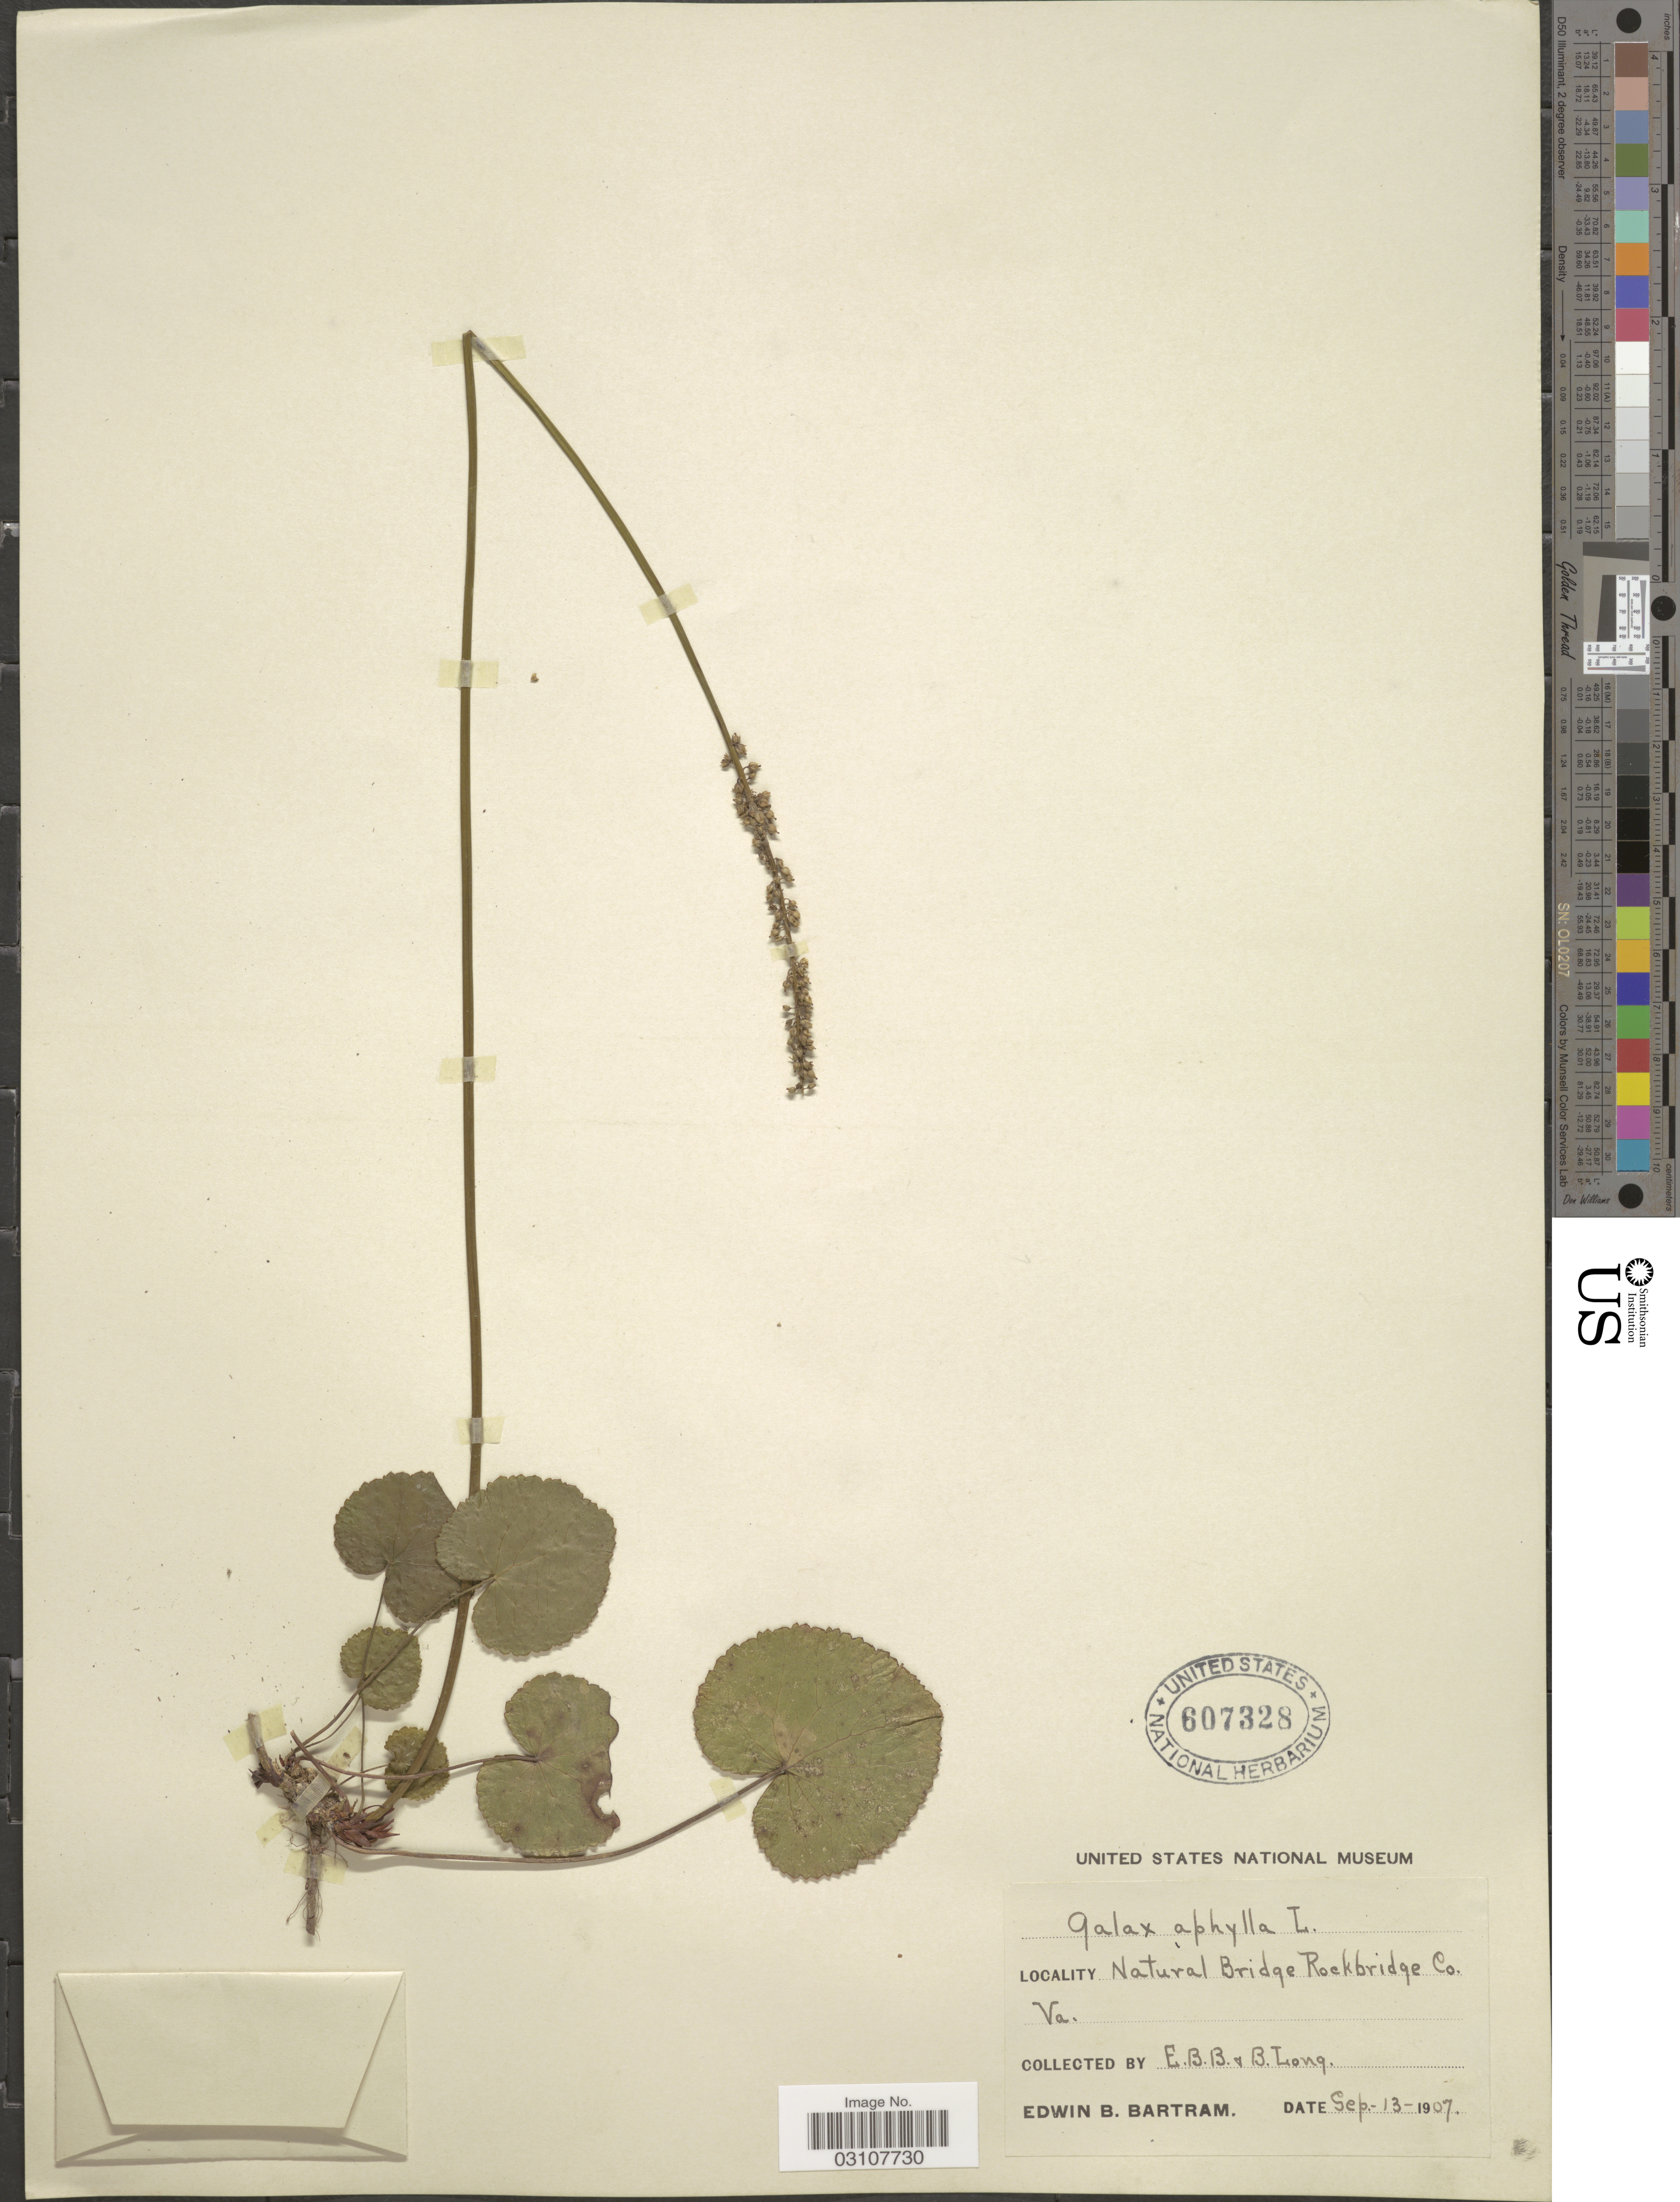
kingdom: Plantae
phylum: Tracheophyta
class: Magnoliopsida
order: Ericales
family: Diapensiaceae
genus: Galax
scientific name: Galax urceolata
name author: (Poir.) Brummitt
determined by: Gaynor, Michelle L., (FLAS), University of Florida (UNITED STATES)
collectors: E. B. Bartram & B. Long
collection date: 1907-09-13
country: United States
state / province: Virginia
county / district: Rockbridge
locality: Natural Bridge Rockbridge Co.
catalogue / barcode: US 607328